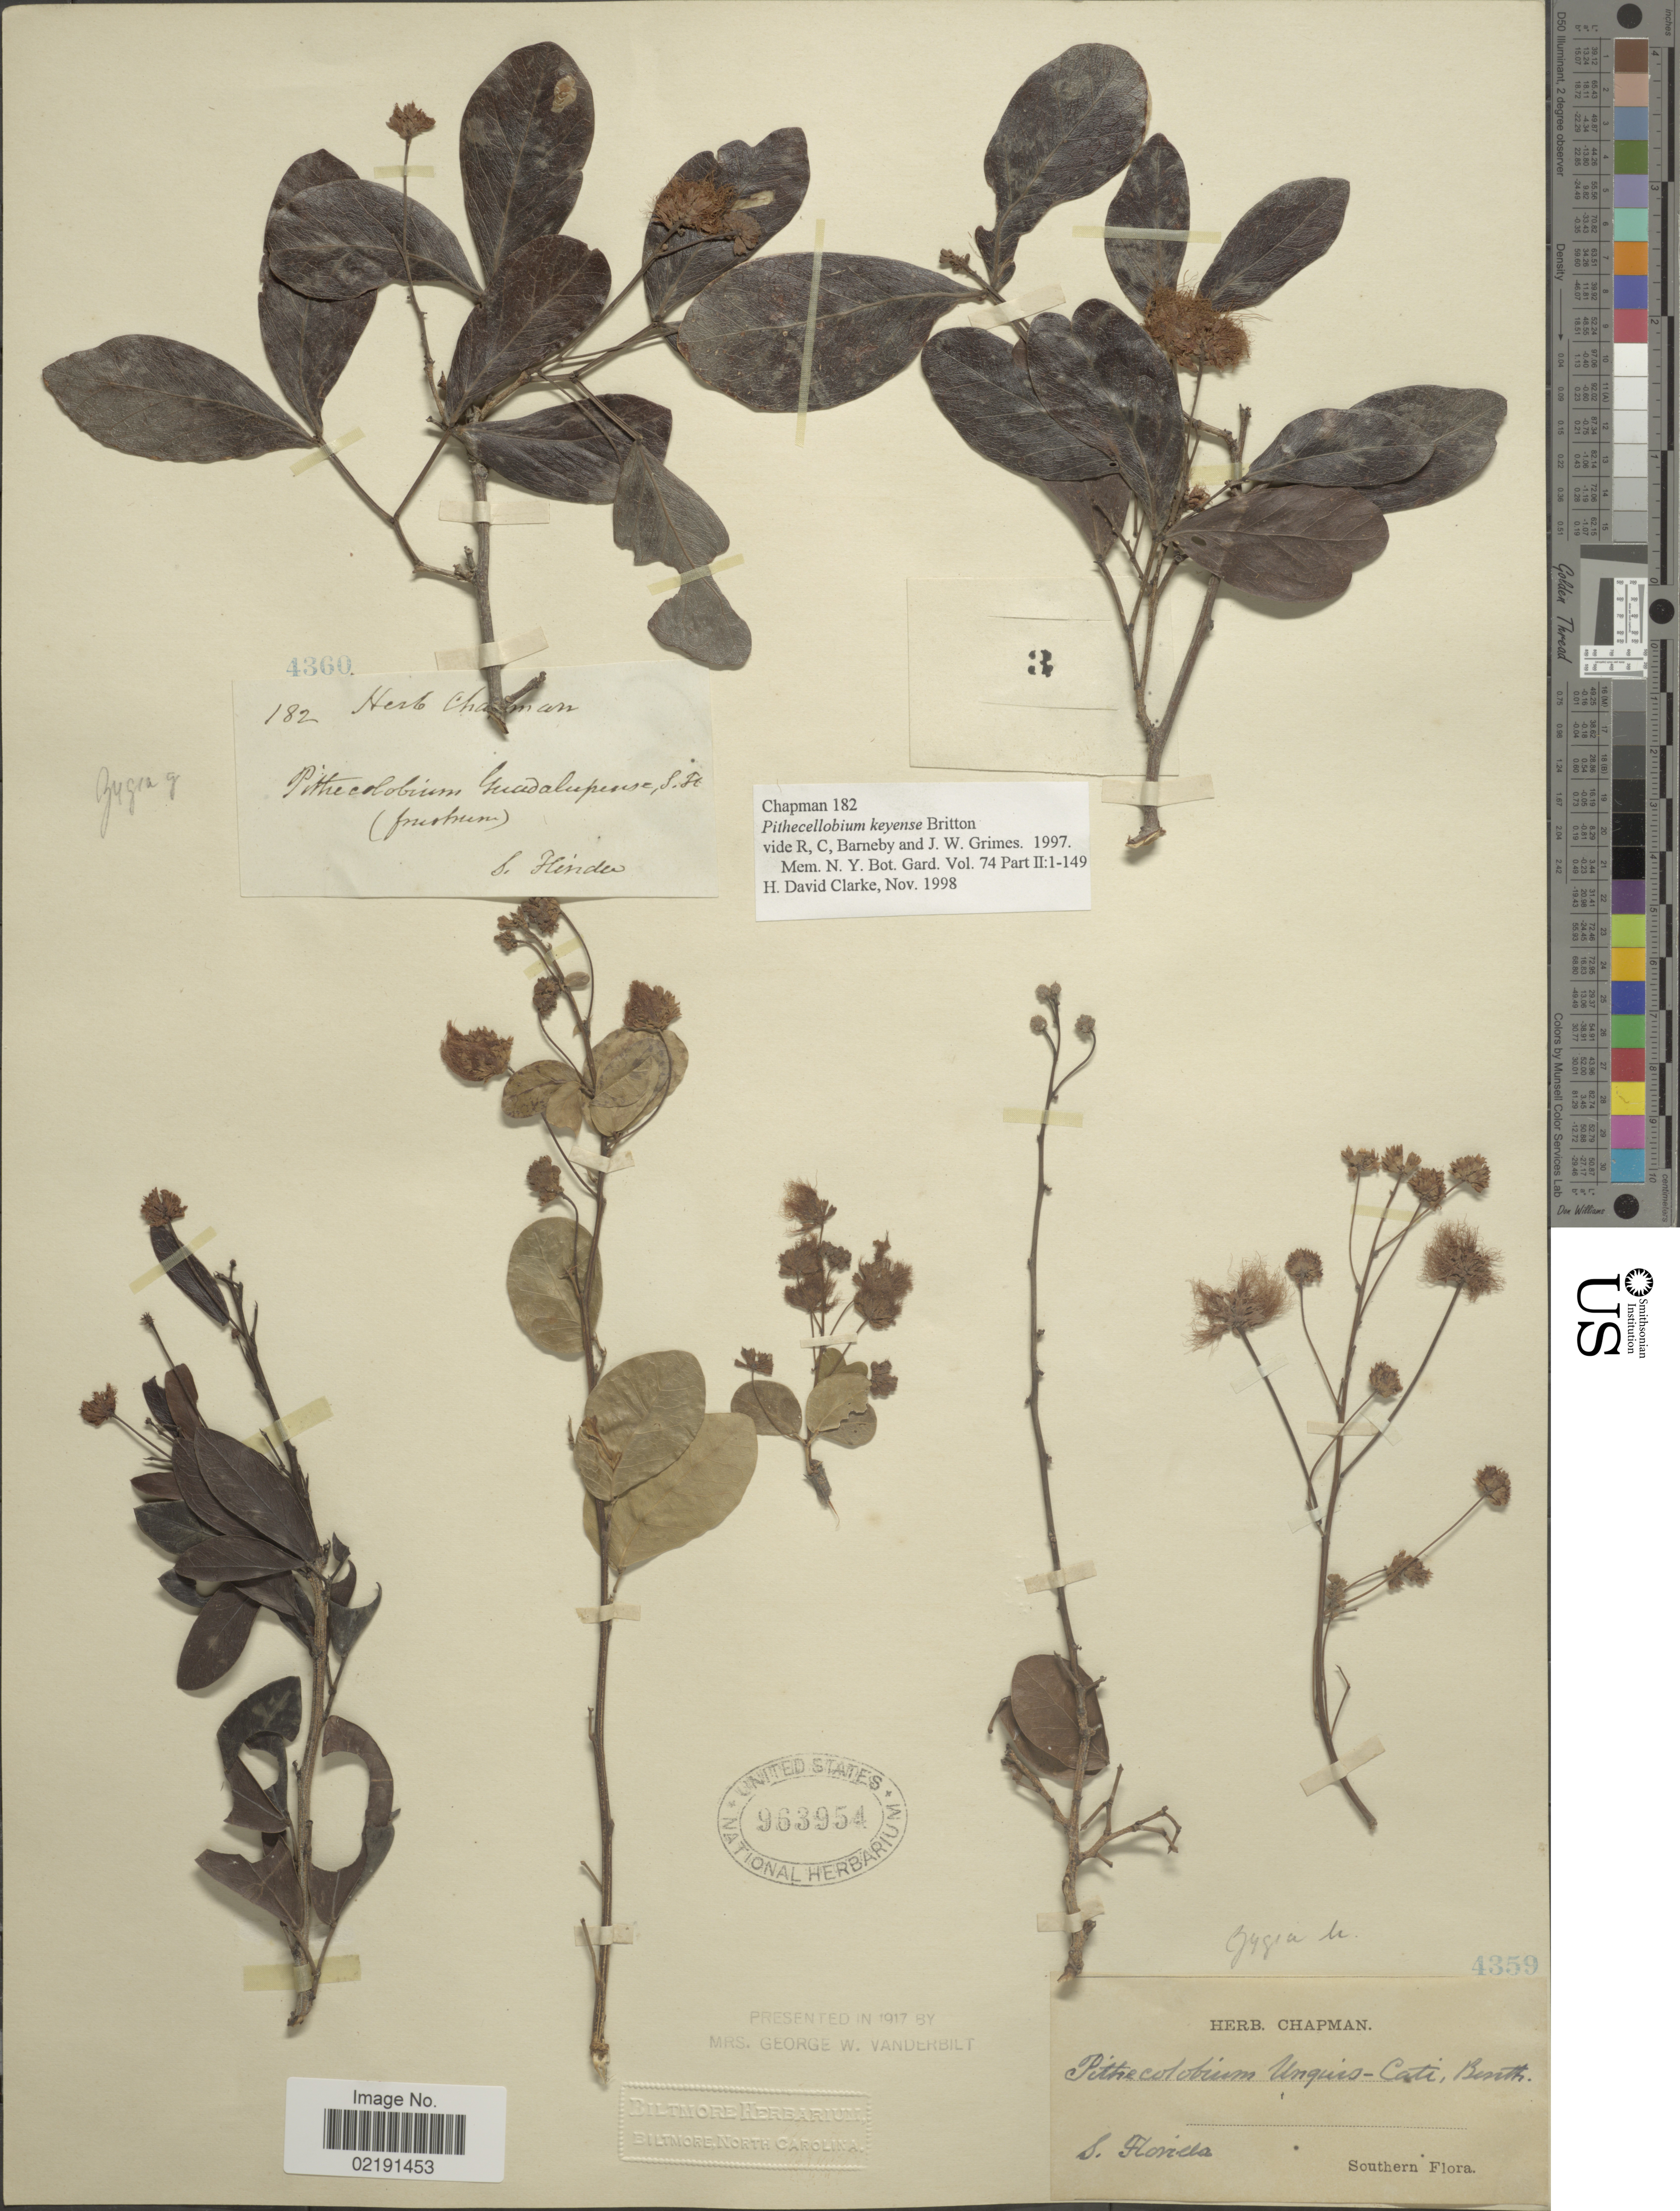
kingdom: Plantae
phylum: Tracheophyta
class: Magnoliopsida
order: Fabales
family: Fabaceae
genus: Pithecellobium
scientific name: Pithecellobium keyense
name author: Britton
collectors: ex herb. Chapman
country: United States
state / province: Florida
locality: S. Florida, Southern flora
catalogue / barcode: US 963954